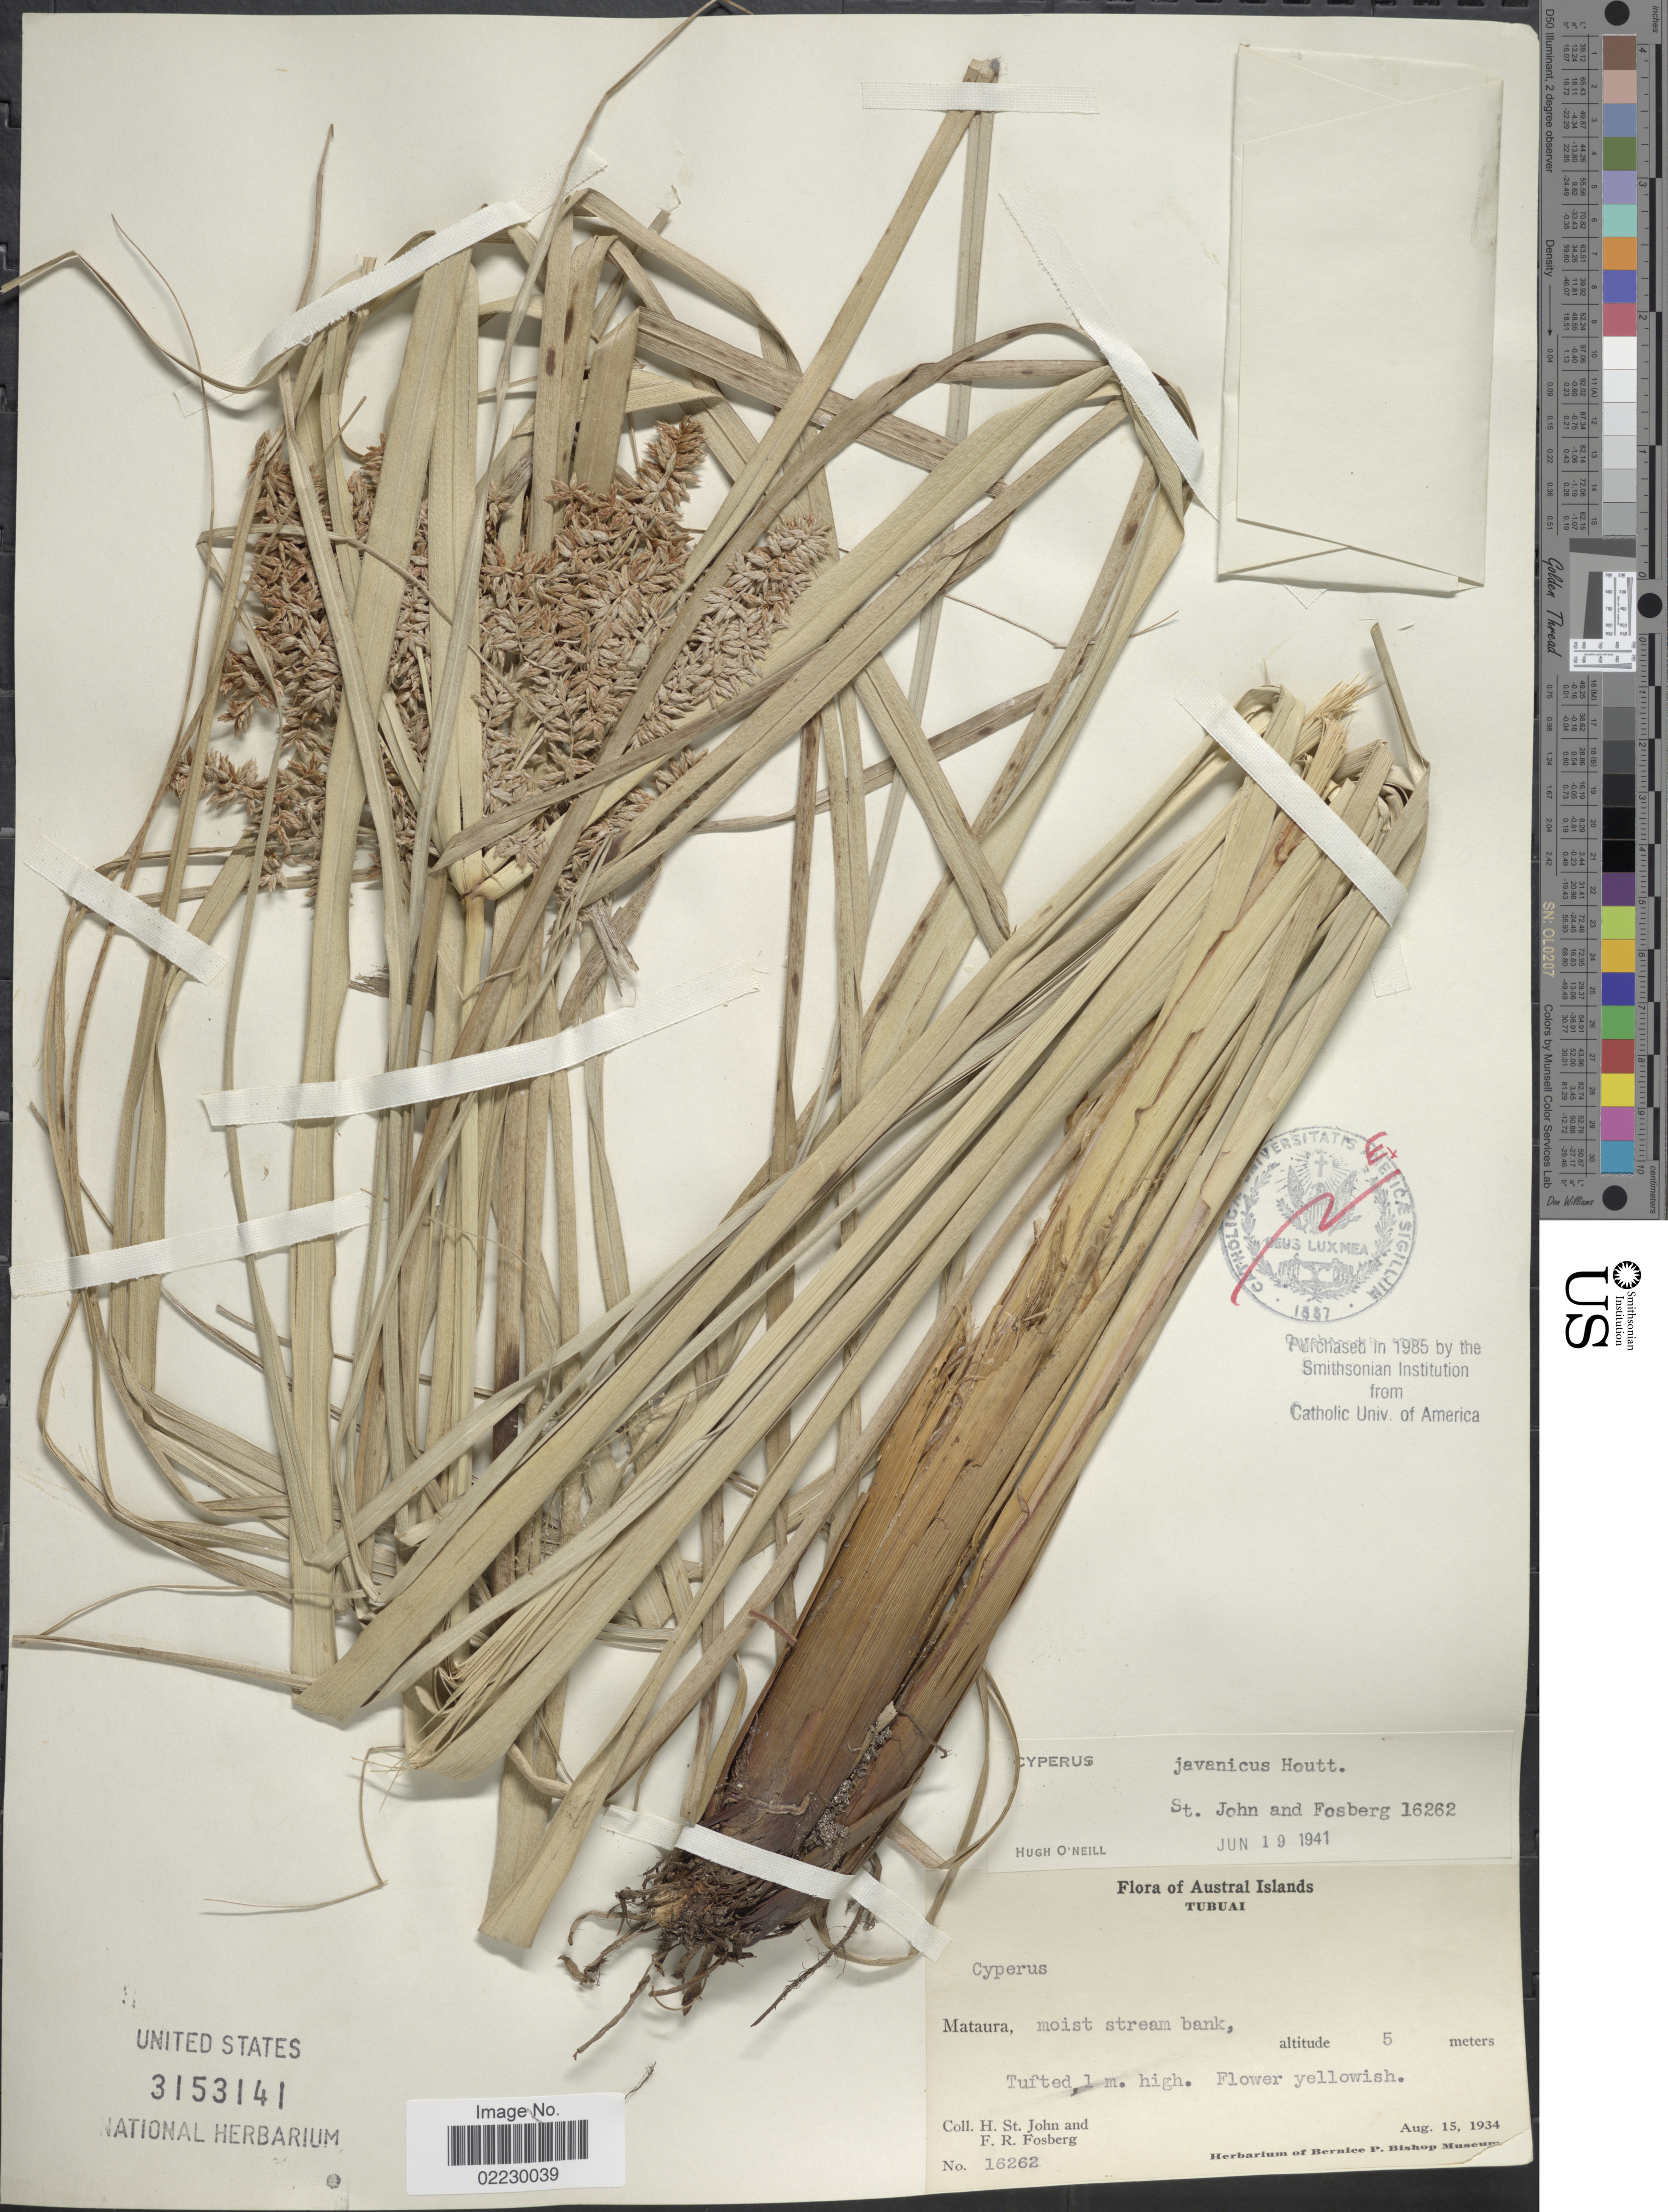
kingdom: Plantae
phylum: Tracheophyta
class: Liliopsida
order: Poales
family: Cyperaceae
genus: Cyperus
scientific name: Cyperus javanicus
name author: Houtt.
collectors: H. St. John & F. R. Fosberg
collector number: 16262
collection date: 1934-08-15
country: French Polynesia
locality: Austral Islands. Mataura. Tubuai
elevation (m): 5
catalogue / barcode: US 3153141